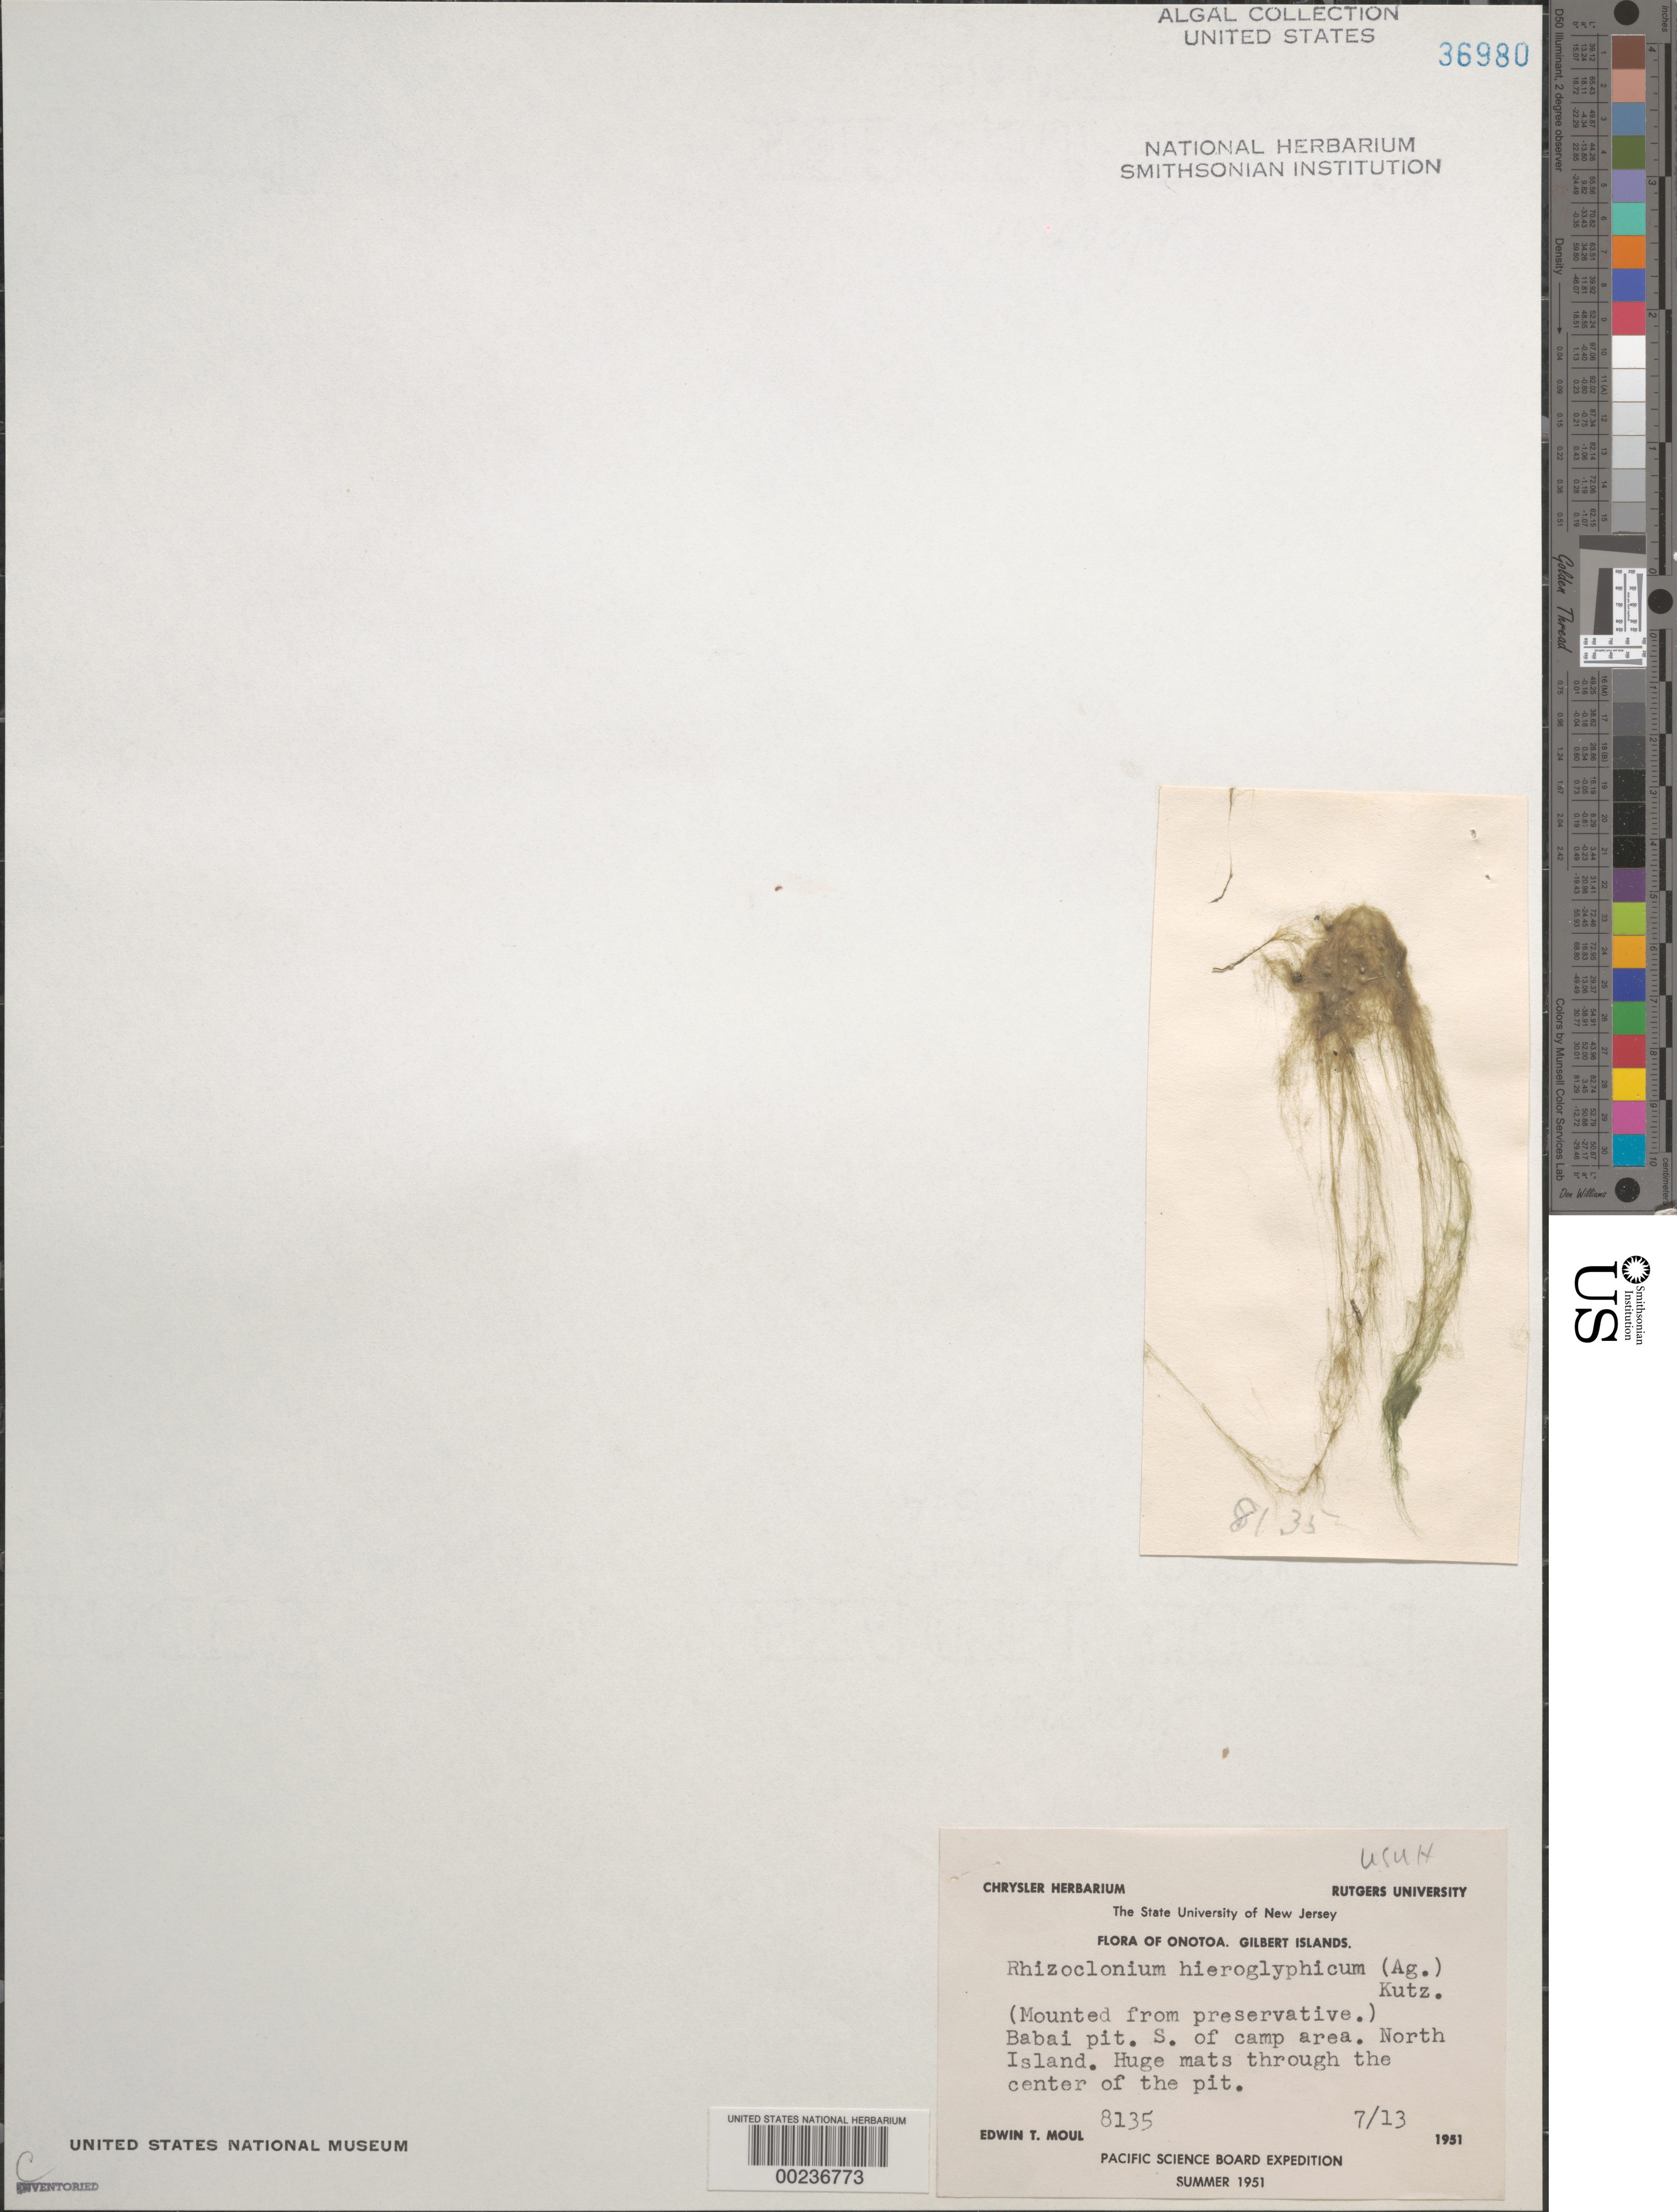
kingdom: Plantae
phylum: Chlorophyta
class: Ulvophyceae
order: Cladophorales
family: Cladophoraceae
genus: Rhizoclonium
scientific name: Rhizoclonium hieroglyphicum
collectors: E. T. Moul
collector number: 8135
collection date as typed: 13 Jul 1951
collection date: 1951-07-13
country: Kiribati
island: Onotoa Atoll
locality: Babai Pit, North Islet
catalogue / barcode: US 36980